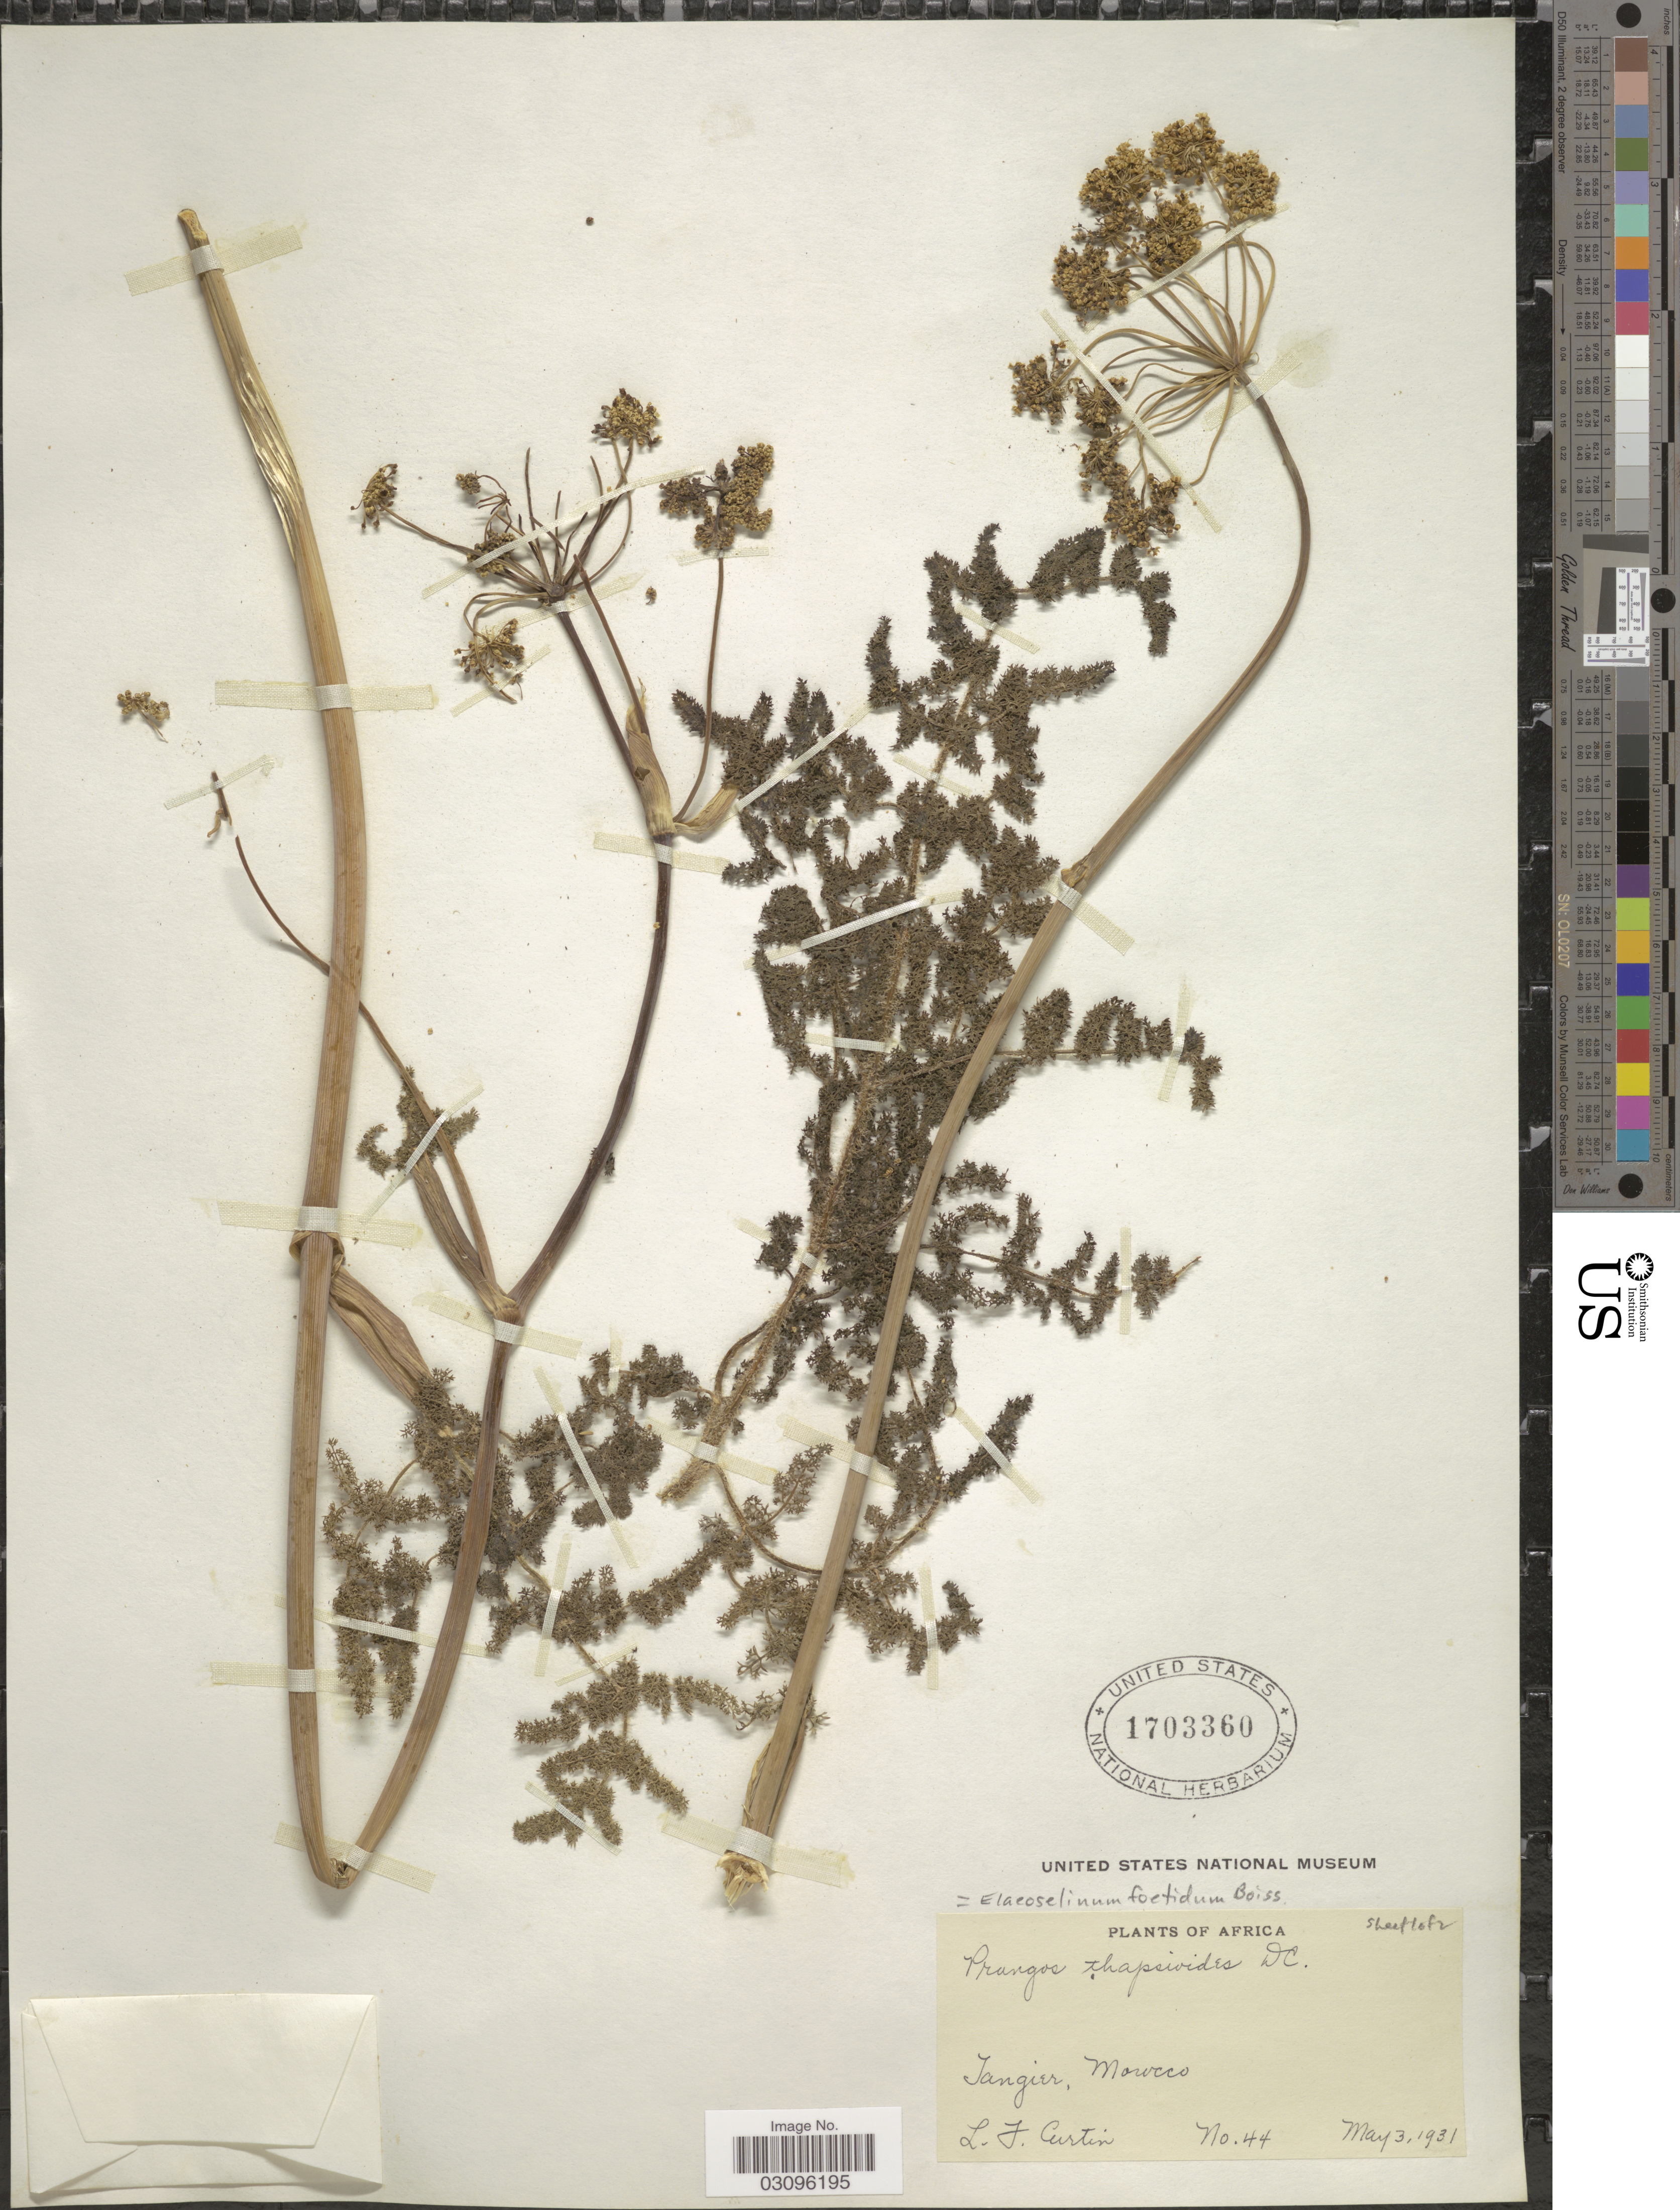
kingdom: Plantae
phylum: Tracheophyta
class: Magnoliopsida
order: Apiales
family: Apiaceae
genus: Elaeoselinum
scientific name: Elaeoselinum foetidum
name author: (L.) Boiss.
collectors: Curtin, L.J.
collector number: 44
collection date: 1931-05-03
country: Morocco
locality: Tangier.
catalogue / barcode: US 1703360